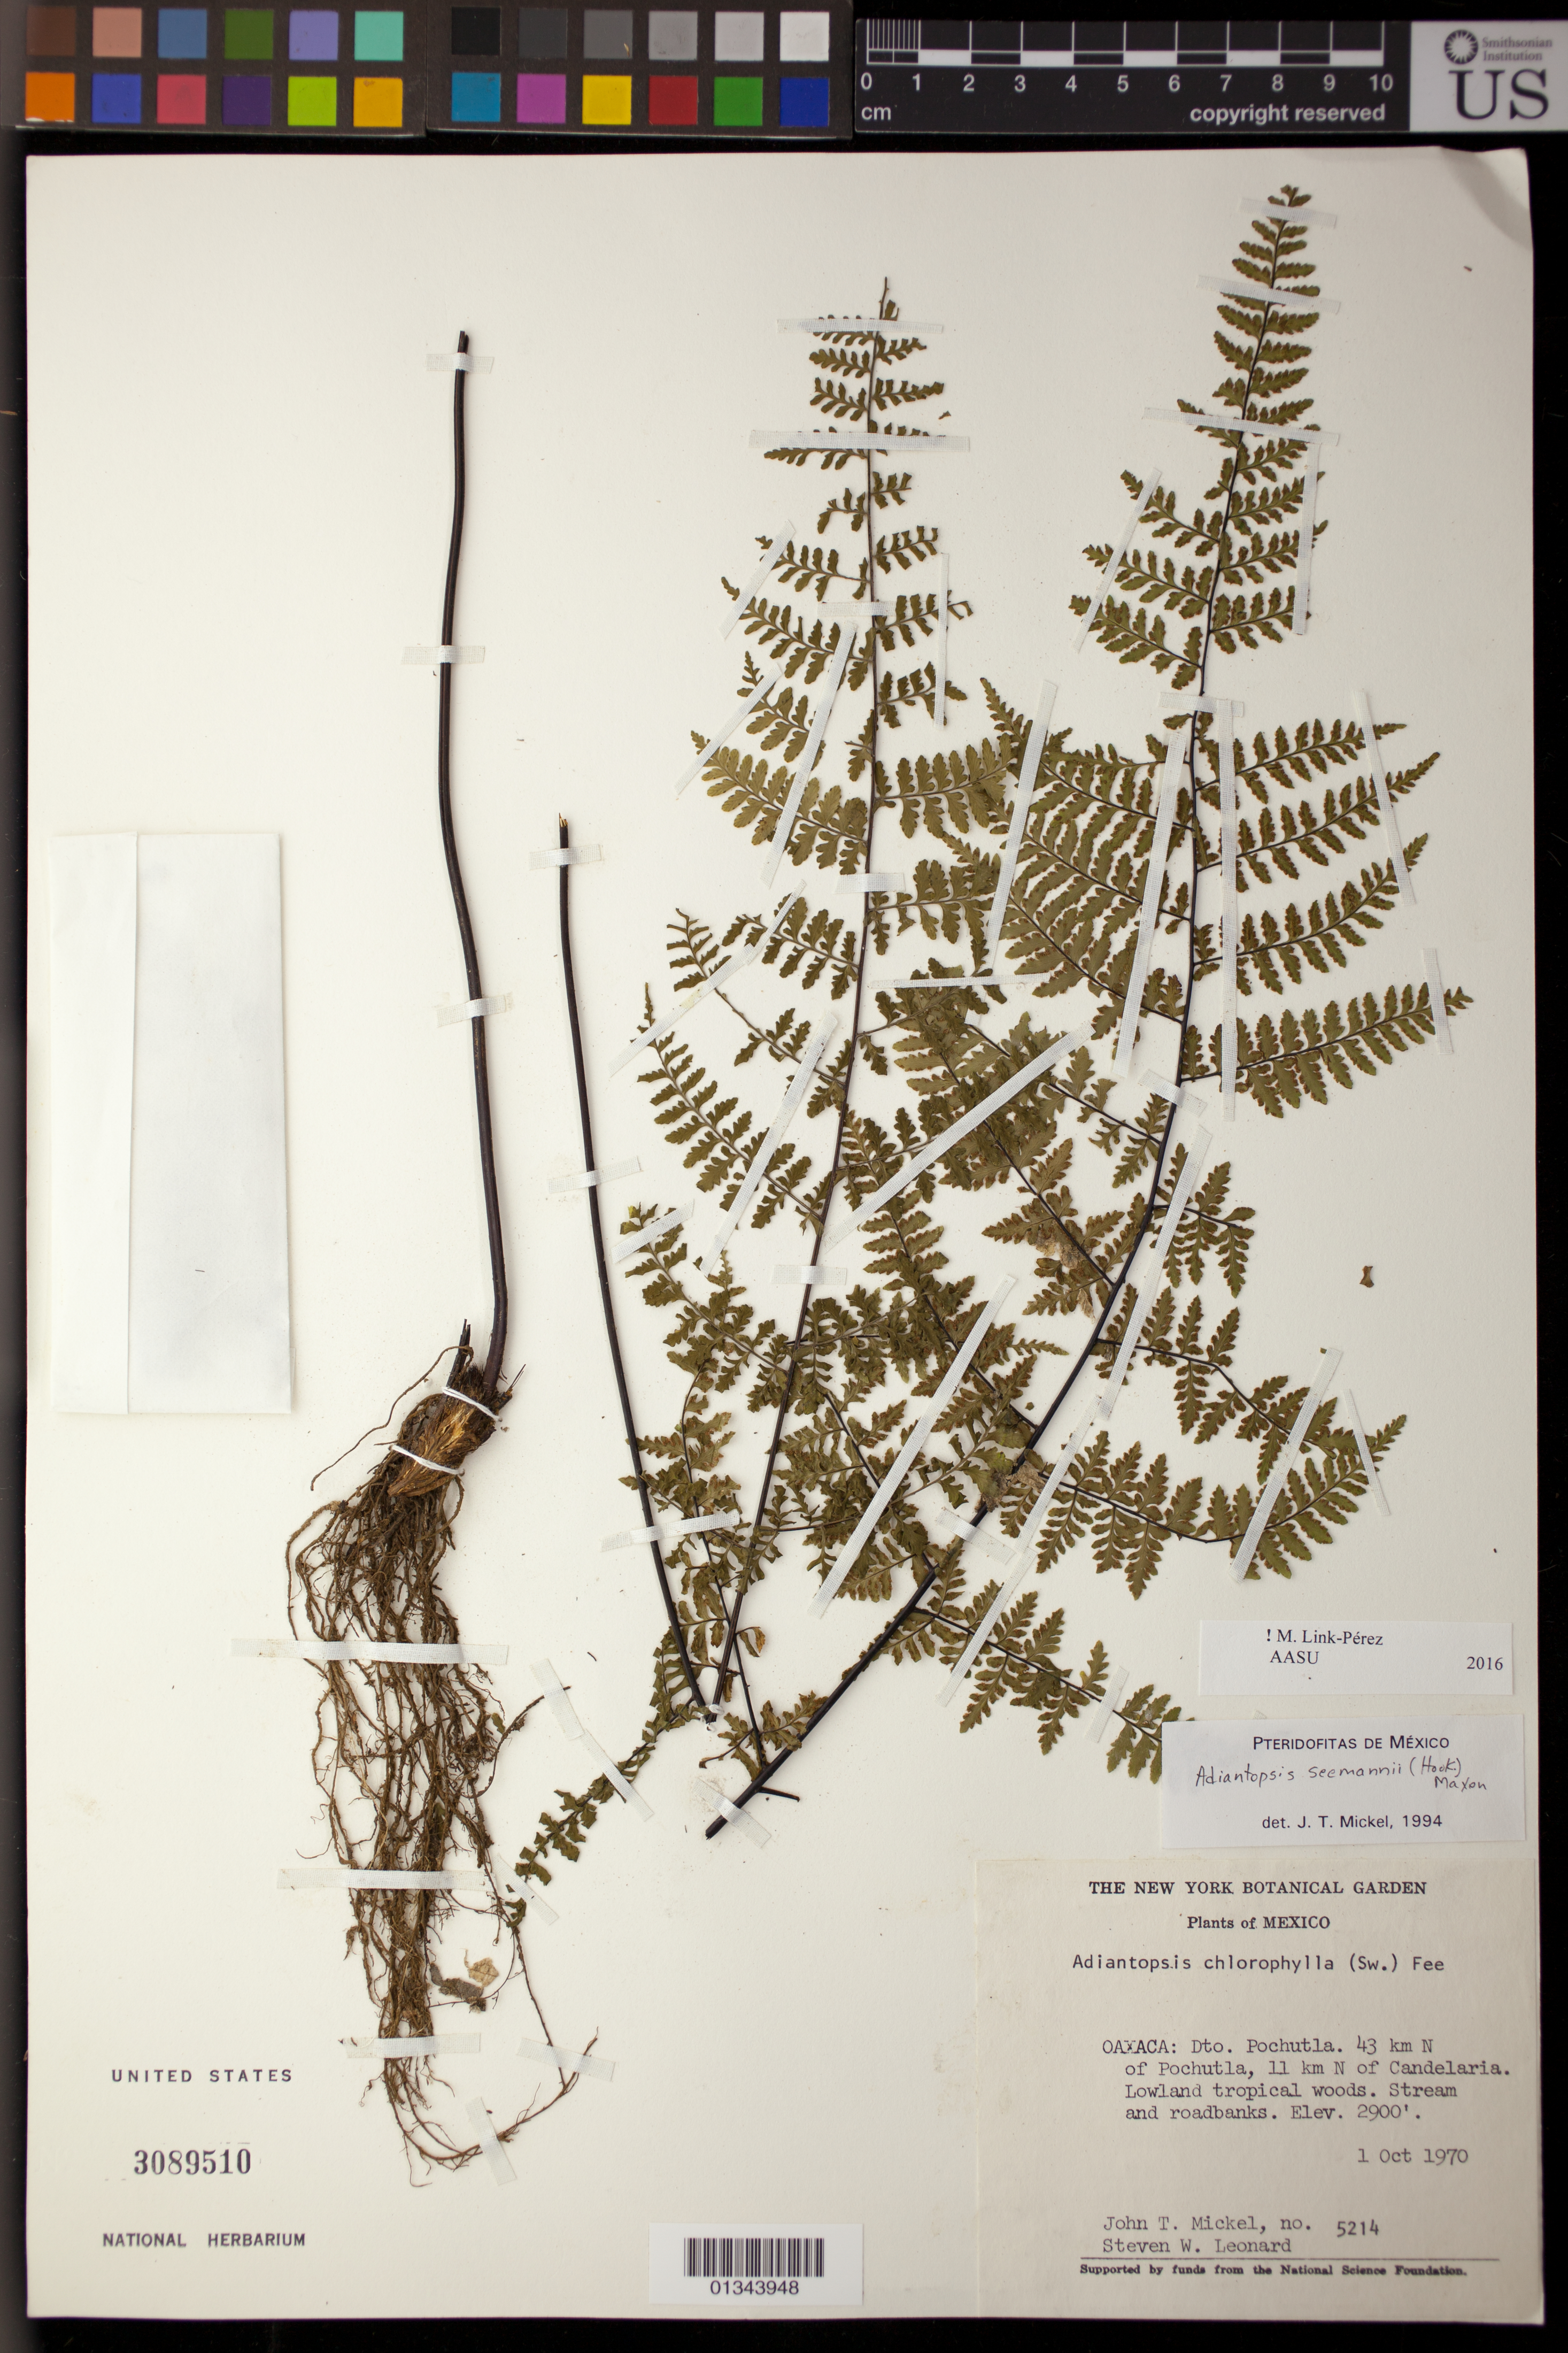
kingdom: Plantae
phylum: Tracheophyta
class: Polypodiopsida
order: Polypodiales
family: Pteridaceae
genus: Adiantopsis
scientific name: Adiantopsis seemannii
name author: (Hook.) Maxon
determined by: Mickel, J. T., (NY), New York Botanical Garden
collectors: J. T. Mickel & S. W. Leonard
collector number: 5214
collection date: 1970-10-01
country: Mexico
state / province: Oaxaca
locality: Dto Pochutla. 43 km N of Pochutla, 11 km N of Candelaria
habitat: Lowland tropical woods. Stream and roadbanks.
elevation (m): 884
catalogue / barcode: US 3089510